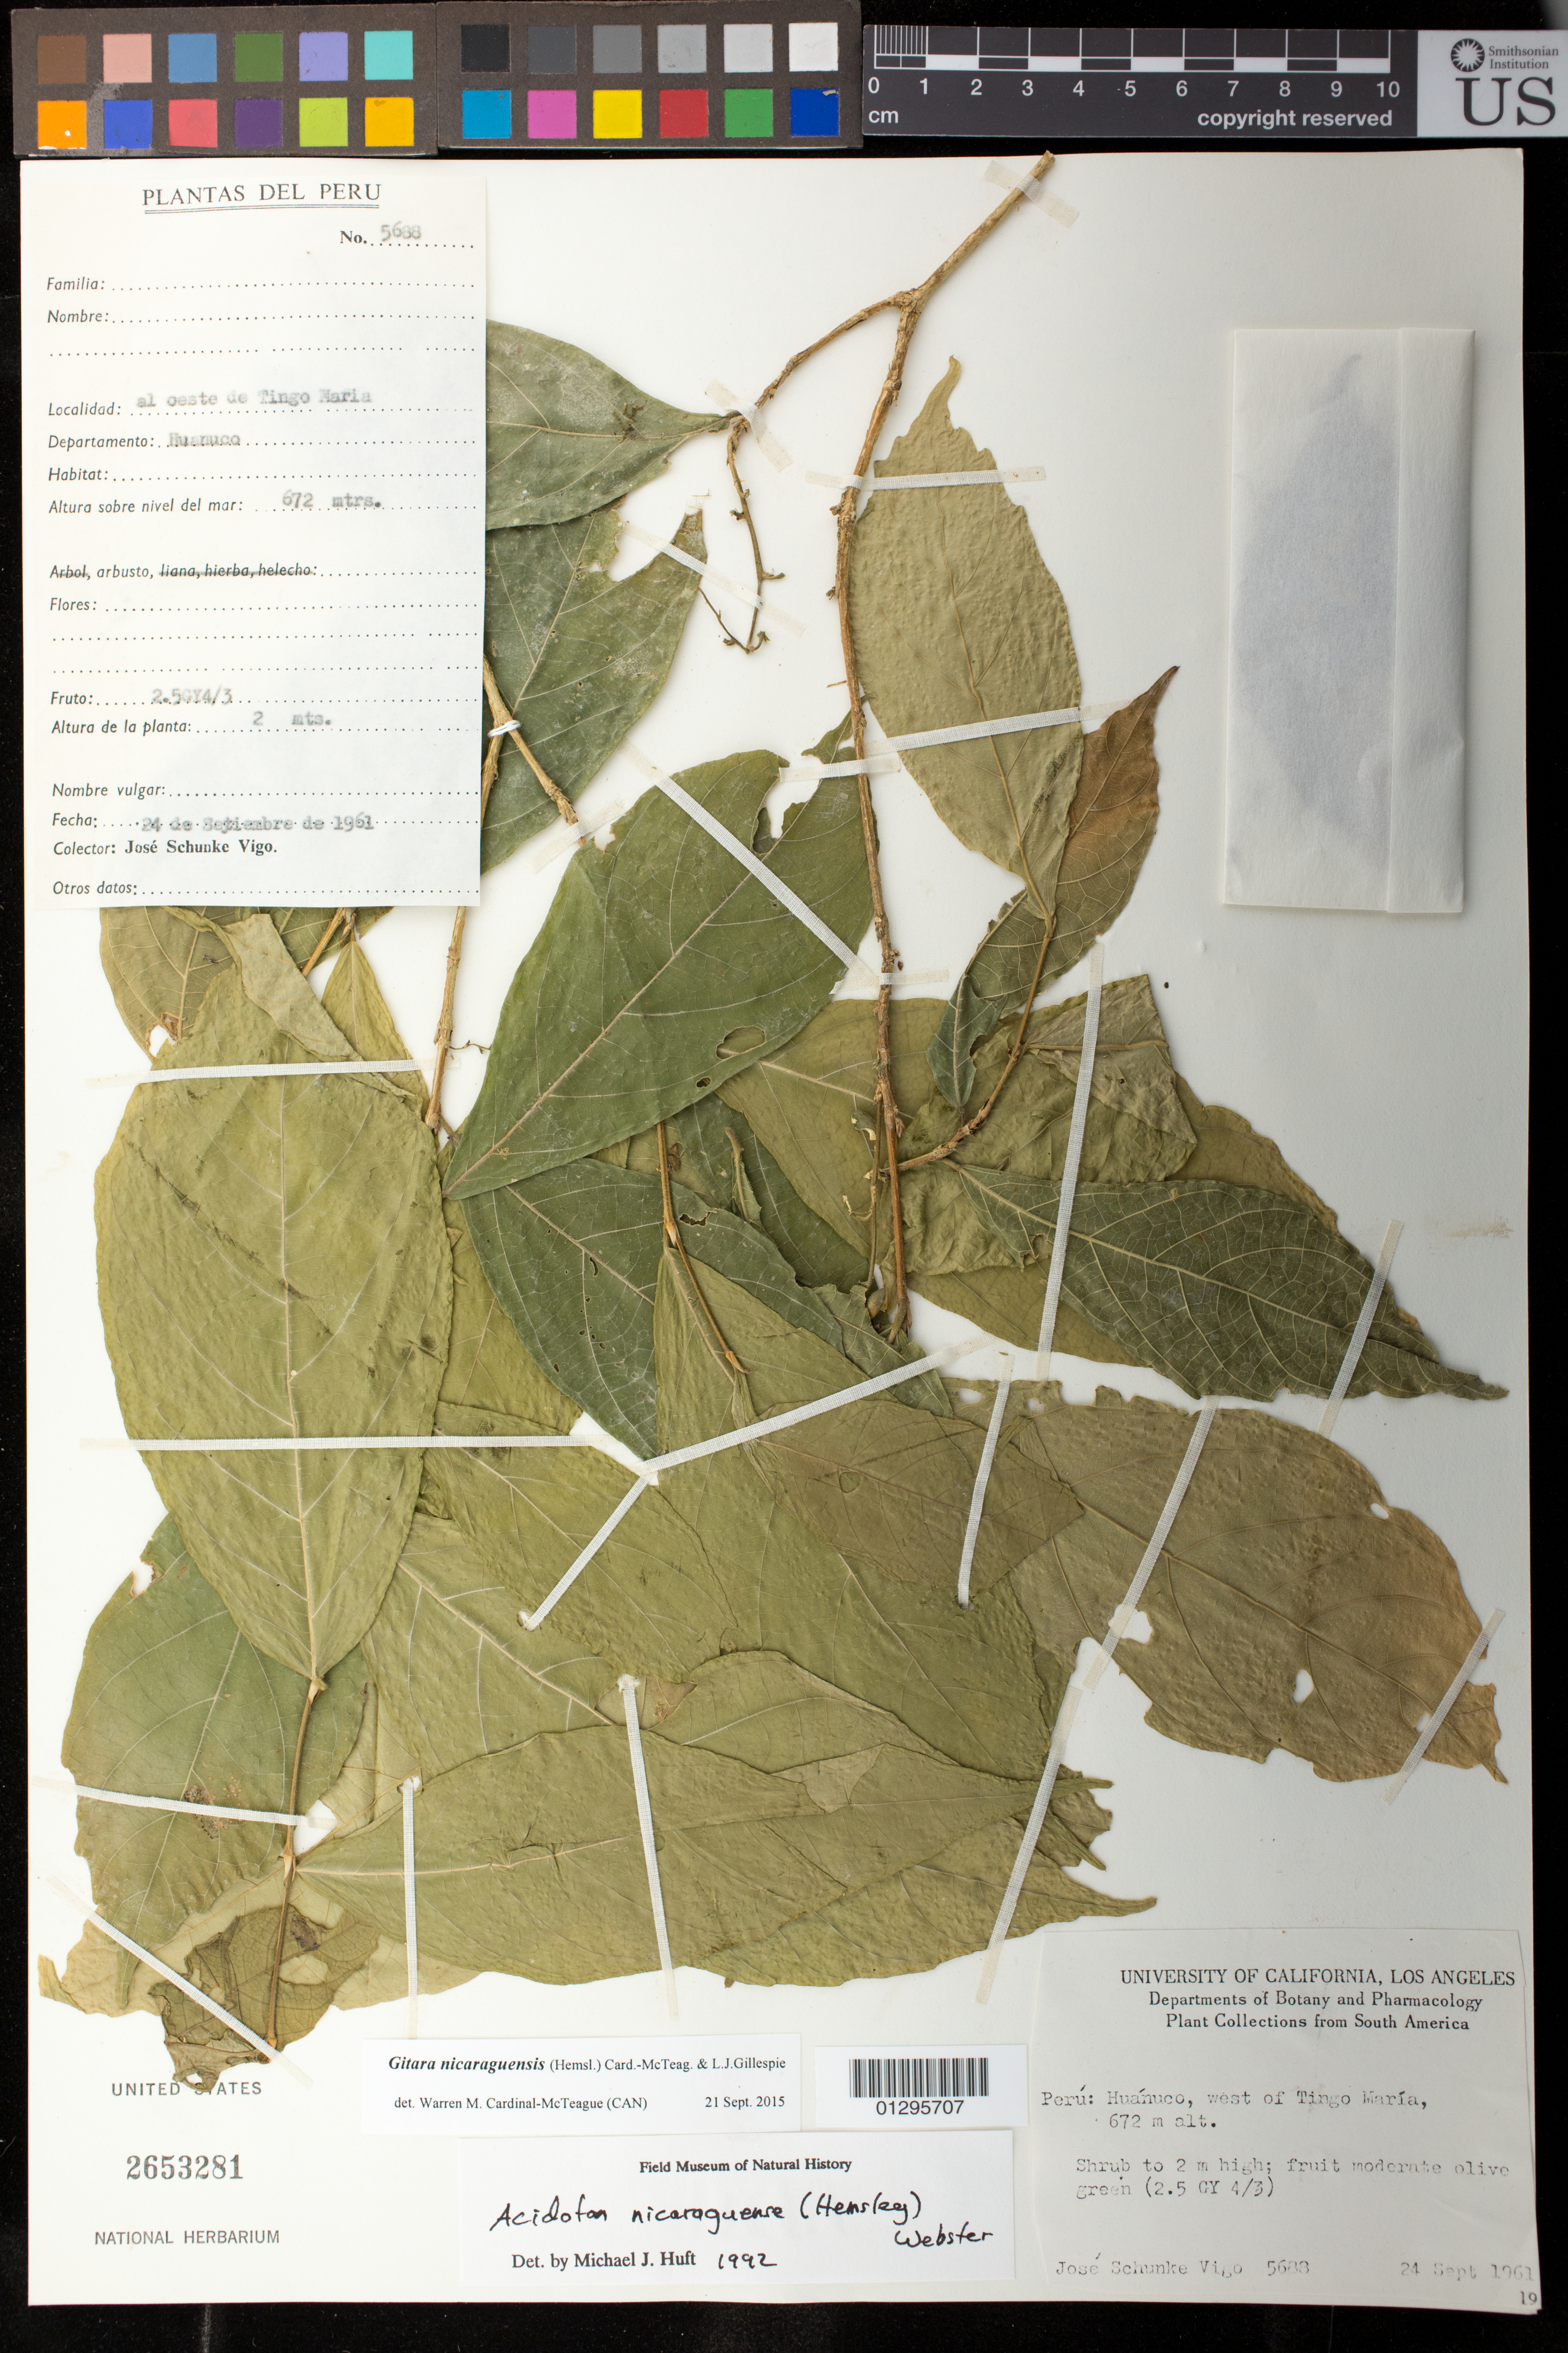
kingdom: Plantae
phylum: Tracheophyta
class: Magnoliopsida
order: Malpighiales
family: Euphorbiaceae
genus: Gitara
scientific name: Gitara nicaraguensis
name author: (Hemsl.) Card.-McTeag. & L.J. Gillespie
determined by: Cardinal-McTeague, Warren H.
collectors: J. Schunke Vigo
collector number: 5688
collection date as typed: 24 Sep 1961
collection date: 1961-09-24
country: Peru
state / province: Huánuco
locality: W of Tingo Maria.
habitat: Shrub.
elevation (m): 672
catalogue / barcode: US 2653281